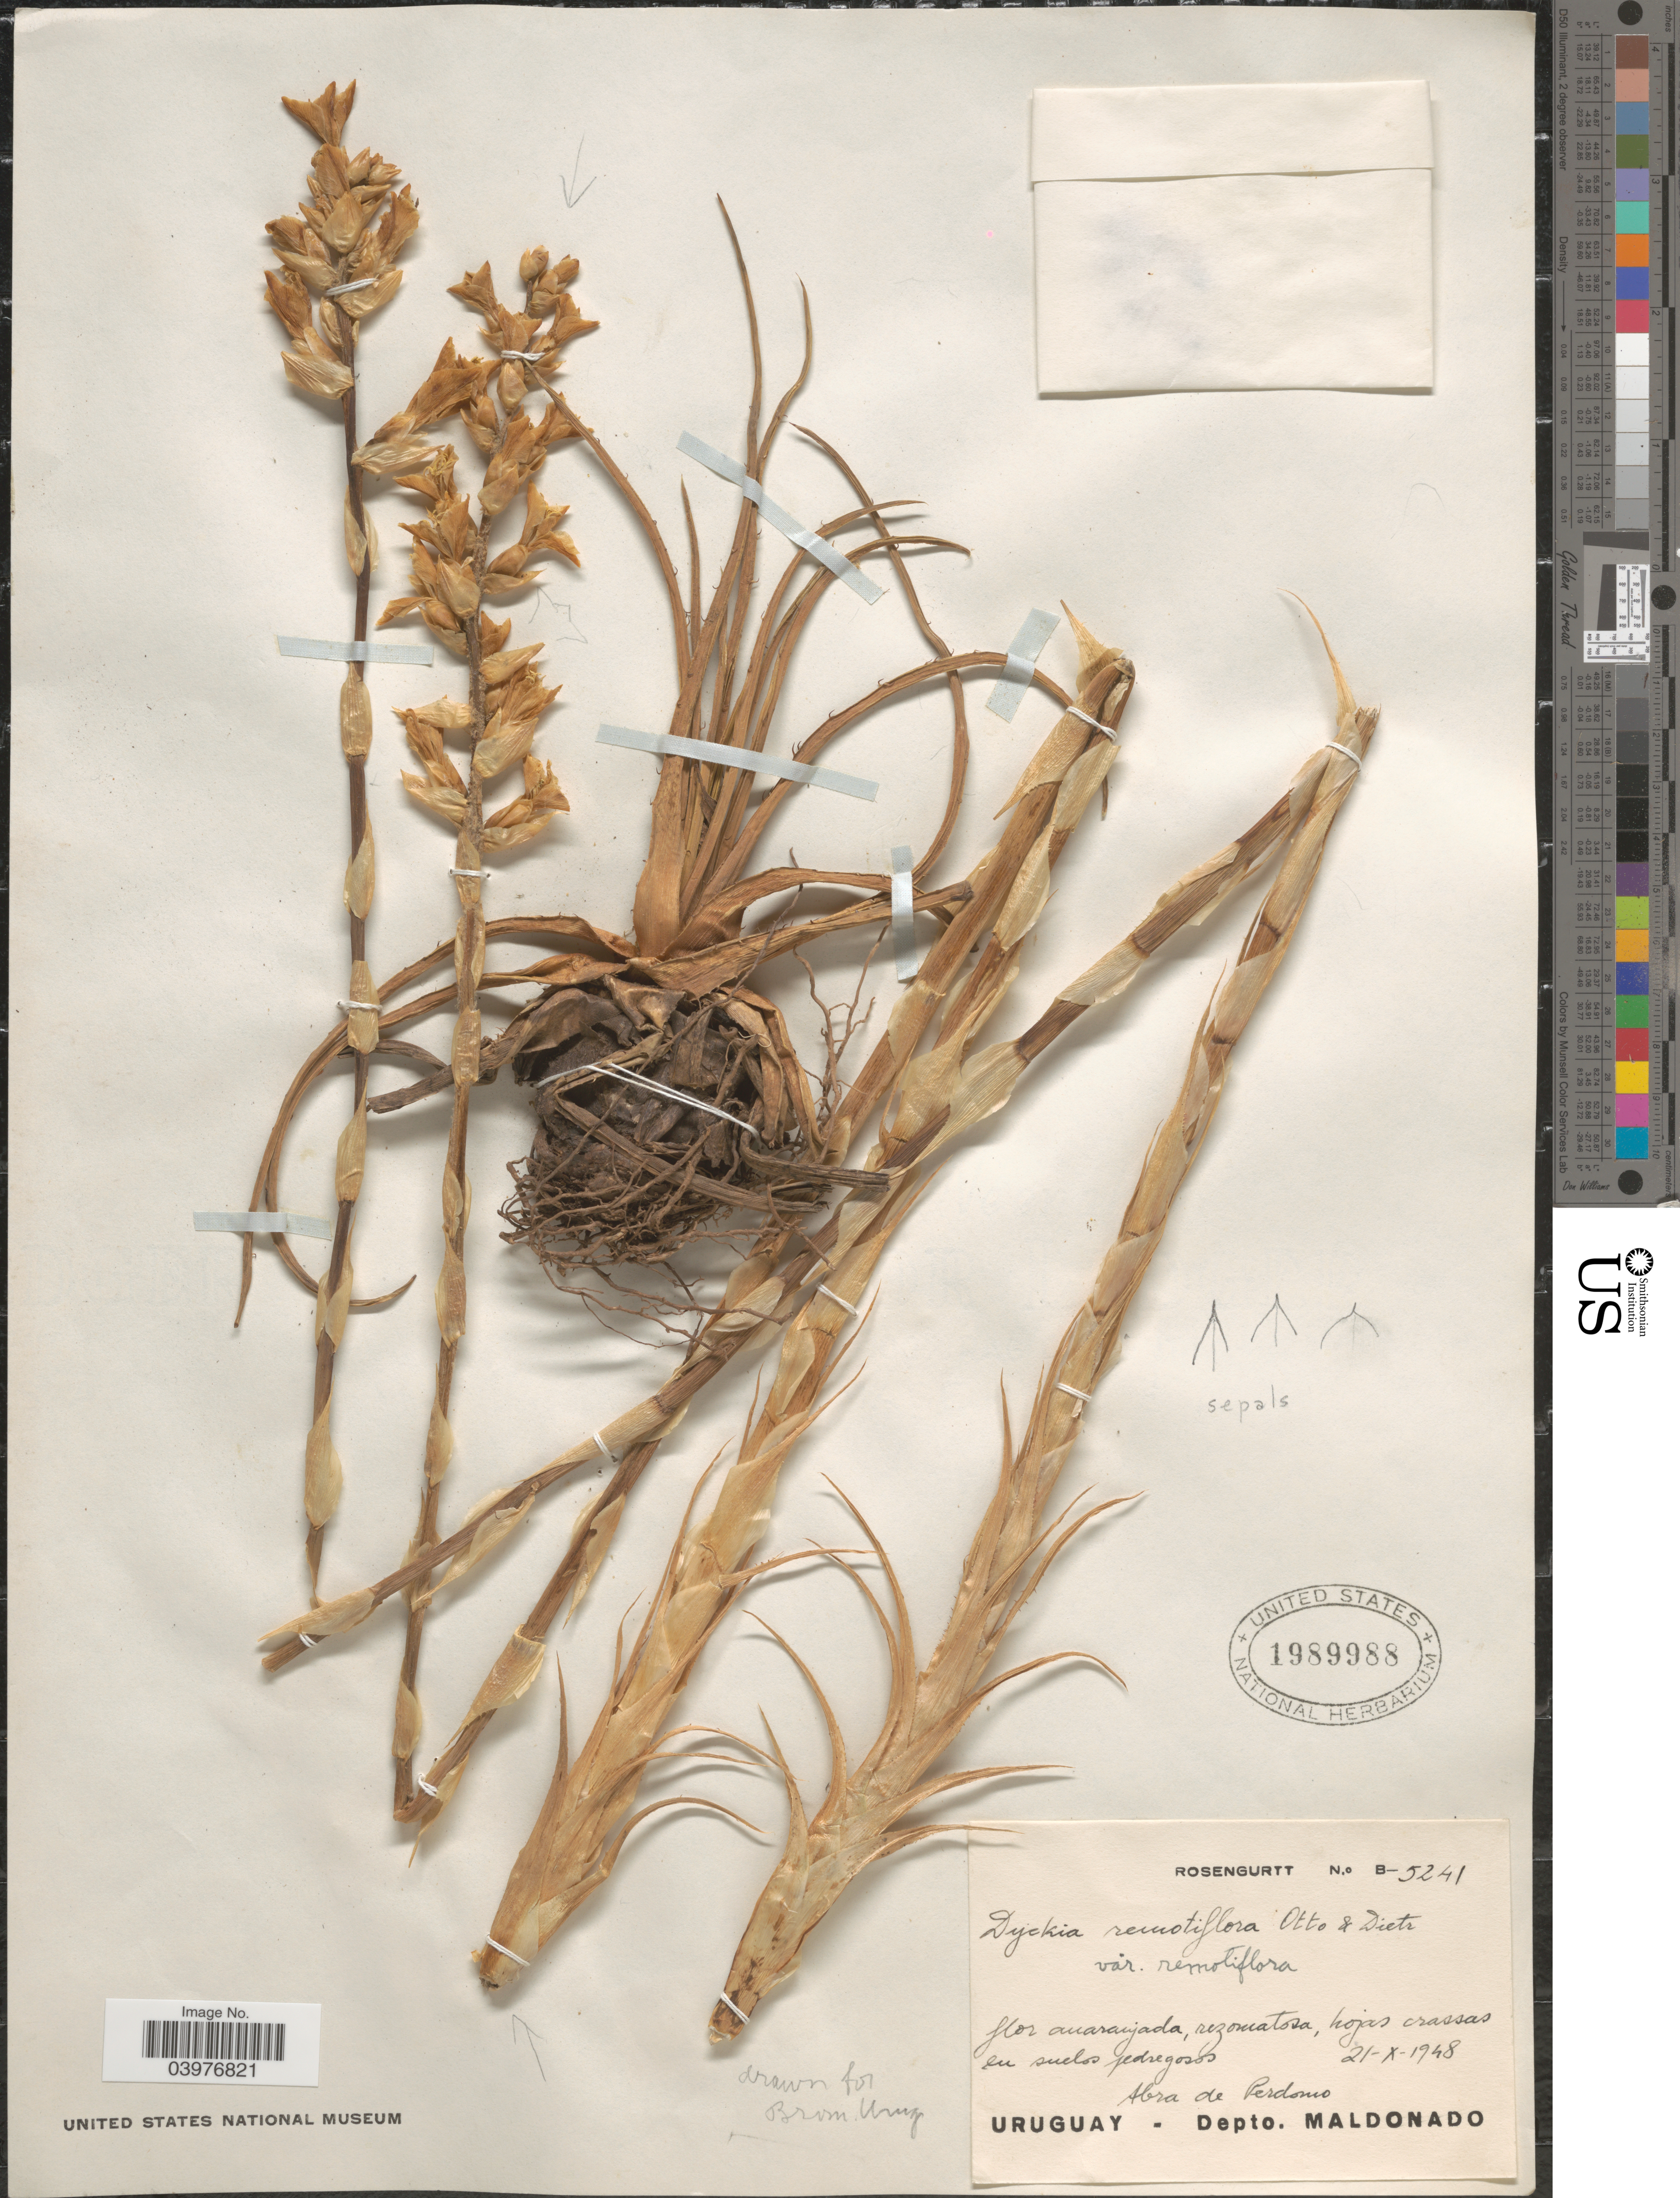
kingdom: Plantae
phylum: Tracheophyta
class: Liliopsida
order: Poales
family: Bromeliaceae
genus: Dyckia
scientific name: Dyckia remotiflora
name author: A. Dietr.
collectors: Rosengurtt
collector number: B5241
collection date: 1948-10-21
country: Uruguay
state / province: Maldonado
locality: Abra de Perdomo. Depto. Maldonado.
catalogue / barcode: US 1989988